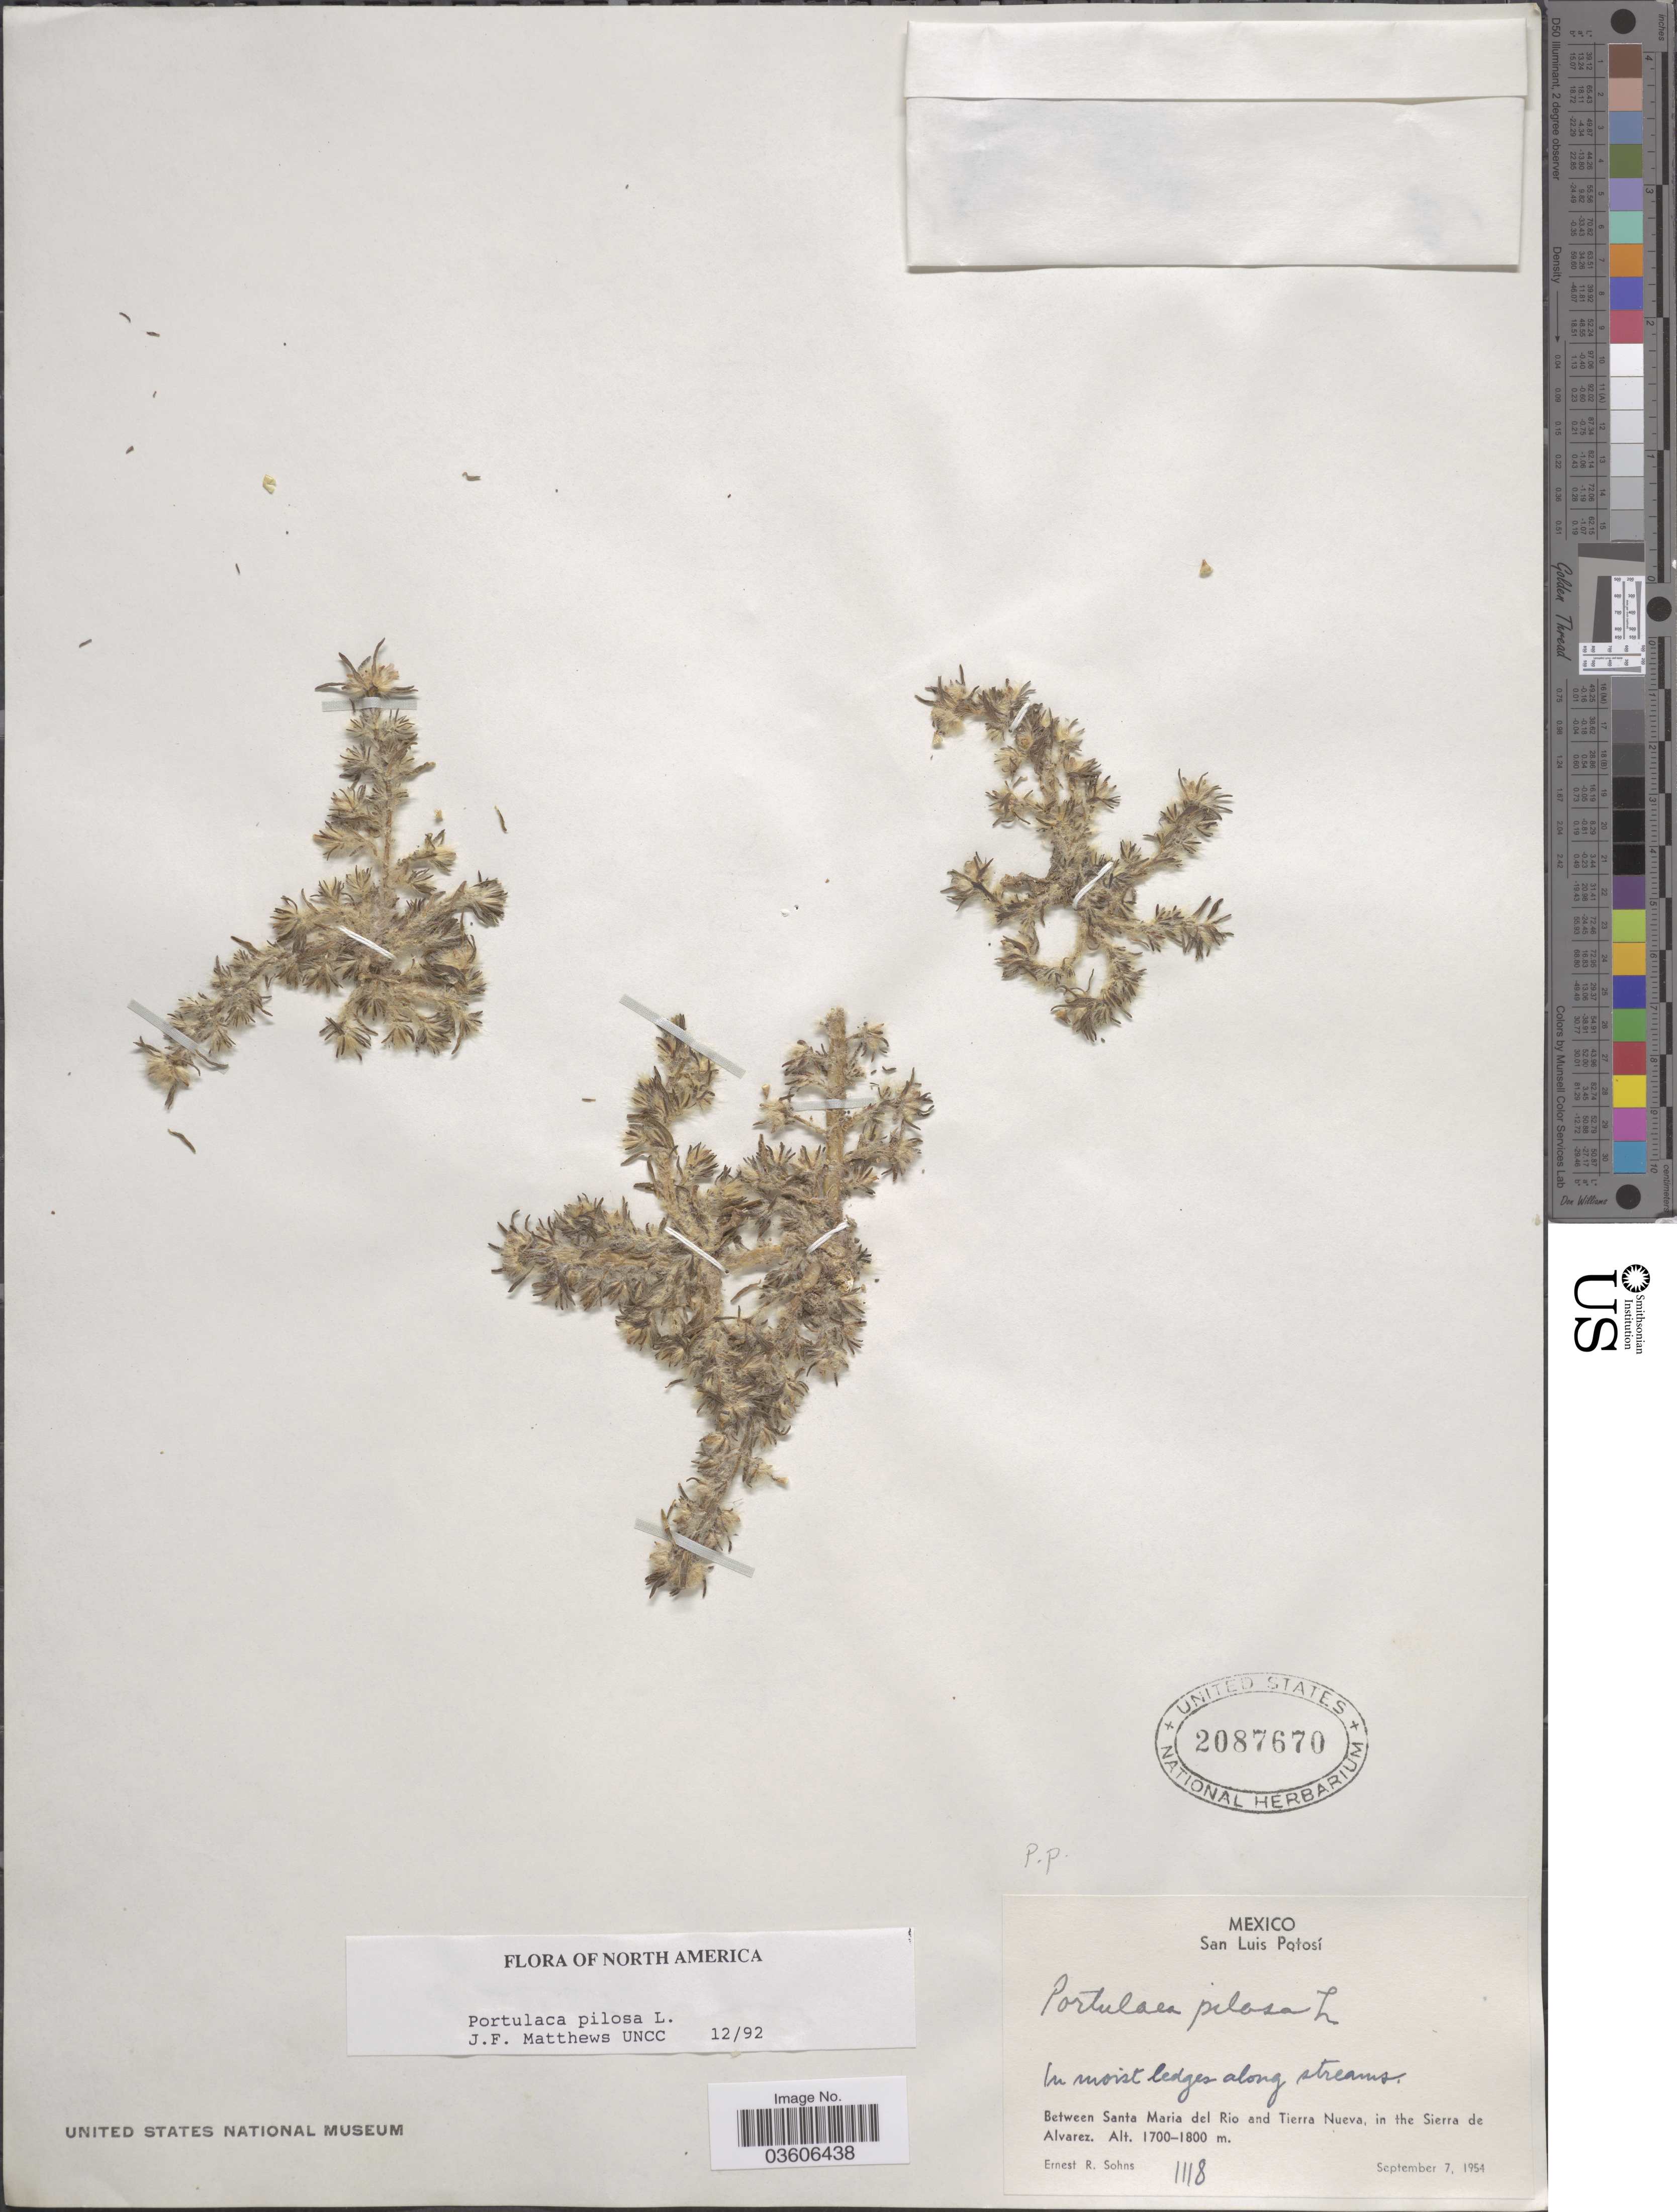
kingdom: Plantae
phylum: Tracheophyta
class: Magnoliopsida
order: Caryophyllales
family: Portulacaceae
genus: Portulaca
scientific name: Portulaca pilosa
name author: L.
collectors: E. R. Sohns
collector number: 1118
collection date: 1954-09-07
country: Mexico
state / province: San Luis Potosí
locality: Between Santa Maria del Rio and Tierra Nueva, on the Sierra de Alvarez.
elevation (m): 1700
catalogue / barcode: US 2087670